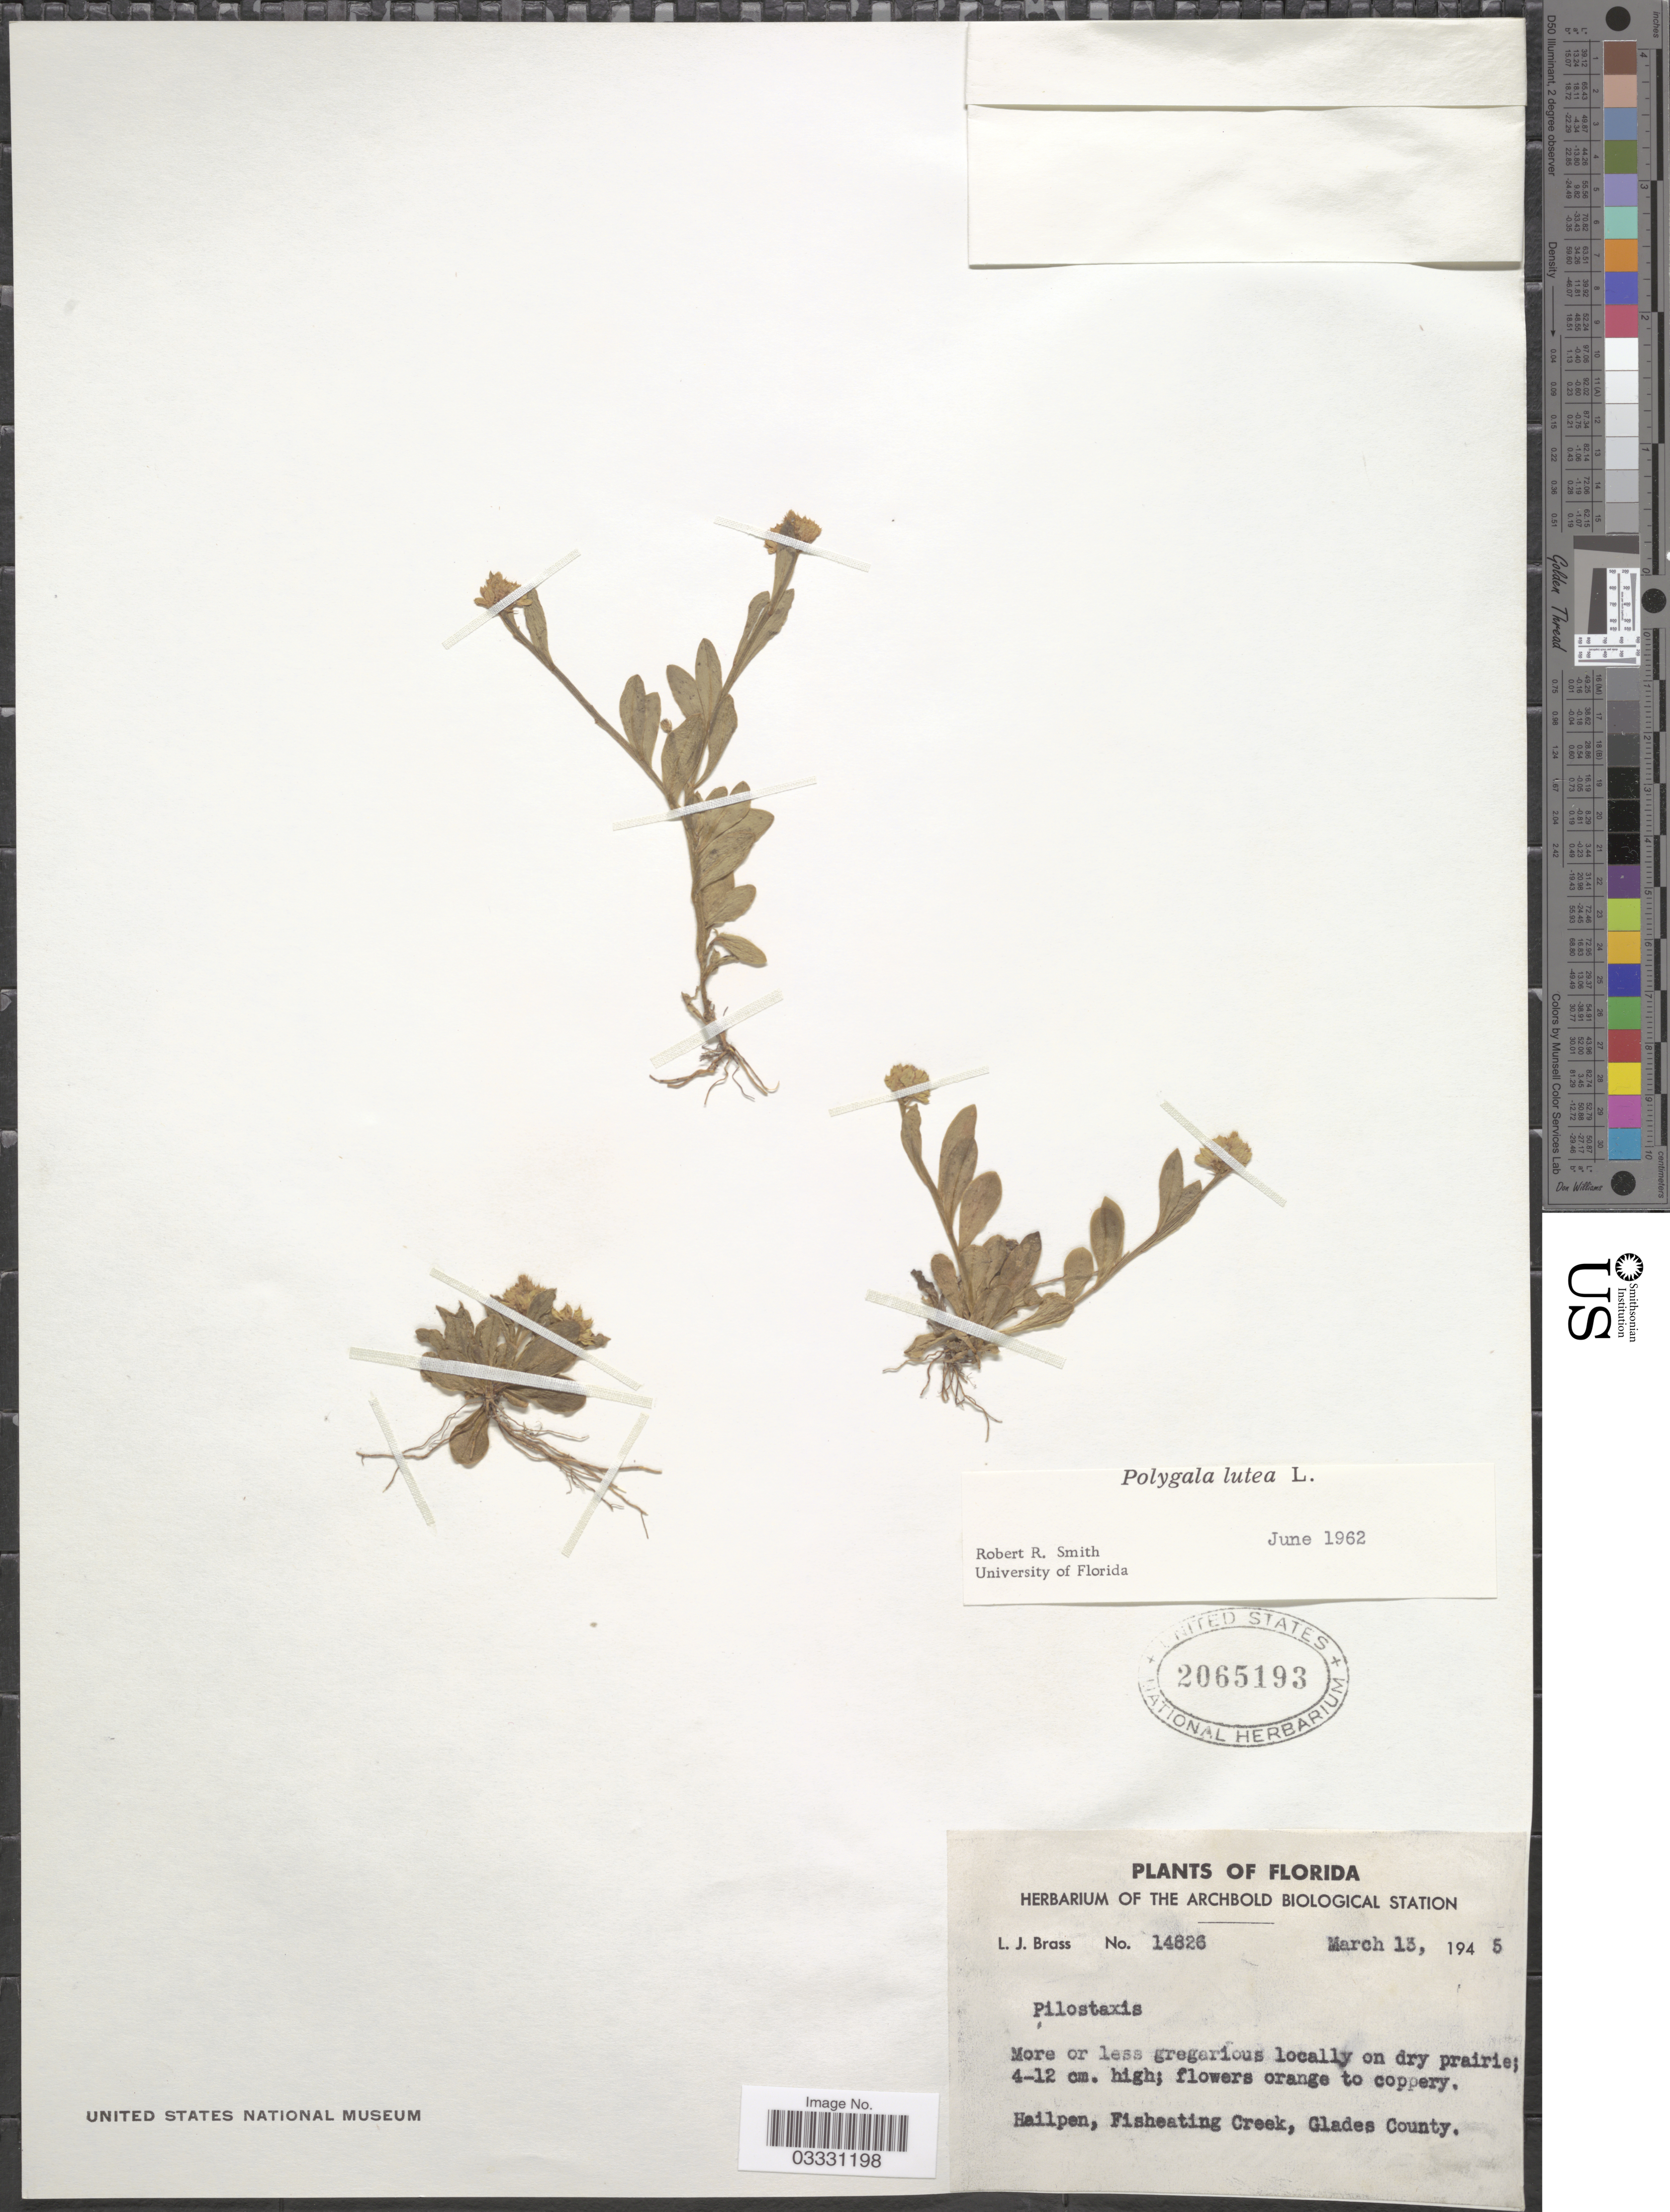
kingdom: Plantae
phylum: Tracheophyta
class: Magnoliopsida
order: Fabales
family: Polygalaceae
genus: Polygala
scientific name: Polygala lutea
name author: L.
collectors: L. J. Brass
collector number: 14826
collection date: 1945-03-13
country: United States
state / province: Florida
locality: Hailpen, Fisheating Creek, Glades County.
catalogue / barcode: US 2065193